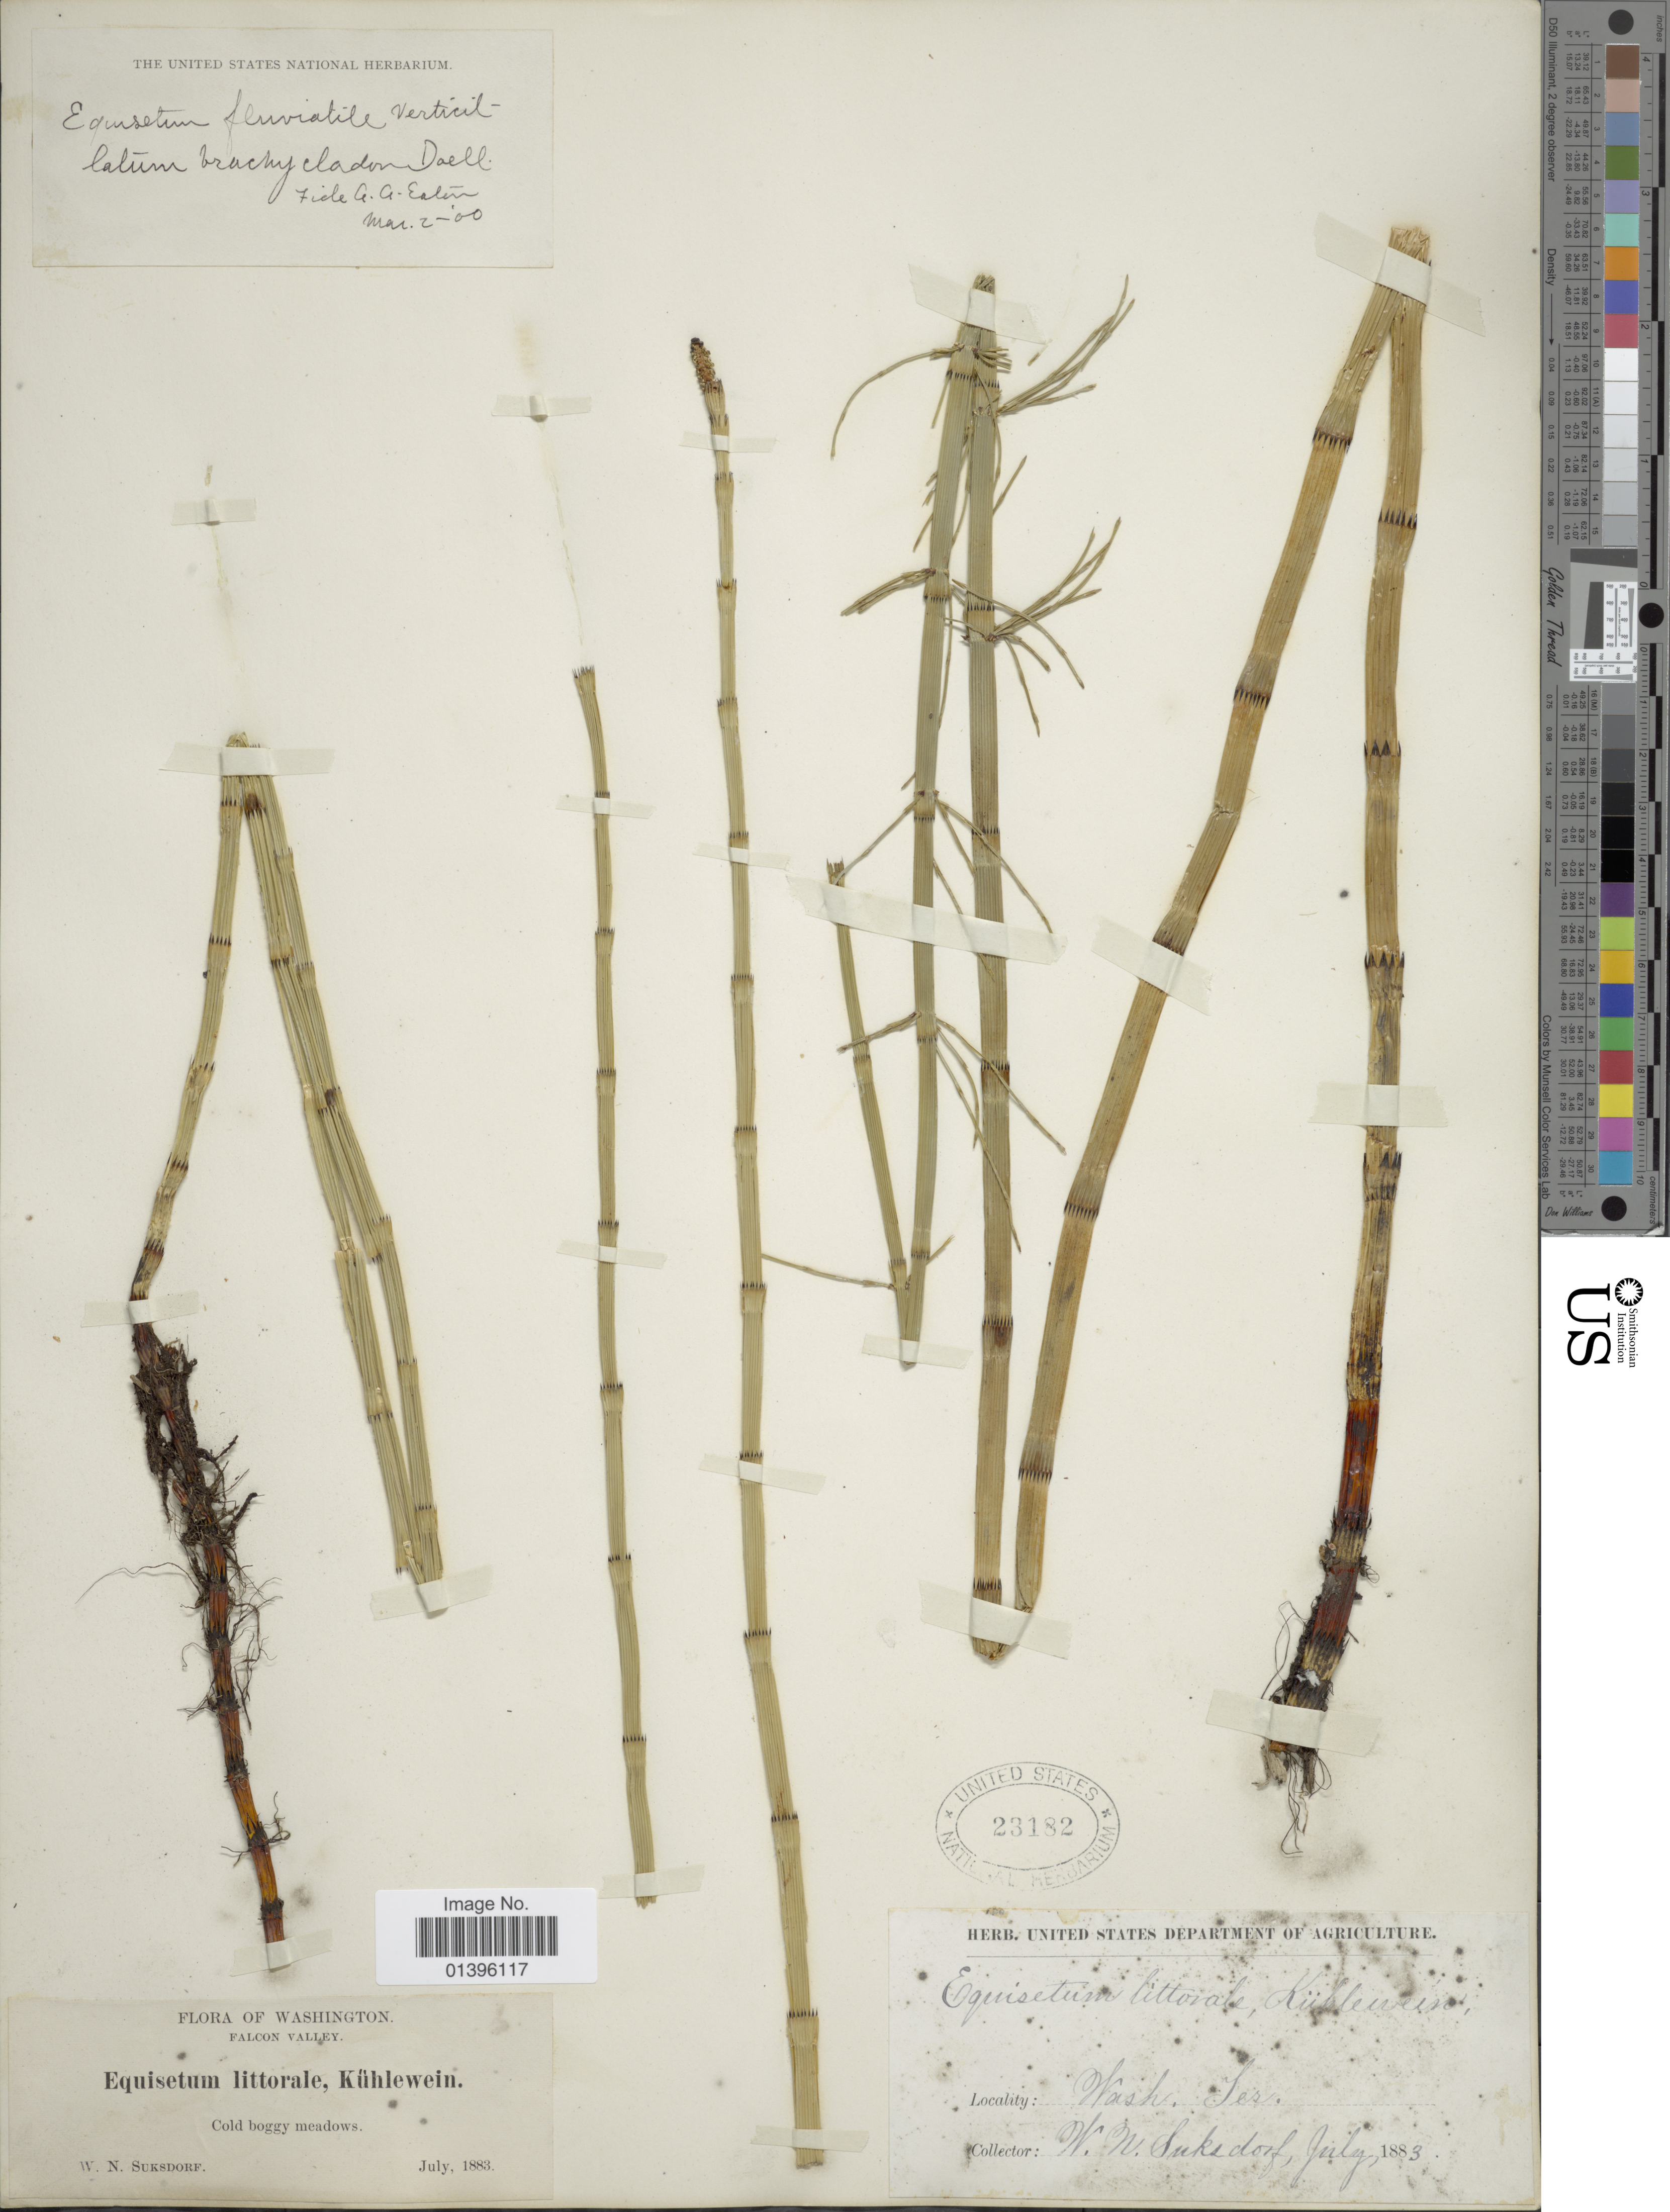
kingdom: Plantae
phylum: Tracheophyta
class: Polypodiopsida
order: Equisetales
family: Equisetaceae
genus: Equisetum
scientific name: Equisetum fluviatile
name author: L.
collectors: W. N. Suksdorf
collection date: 1883-07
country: United States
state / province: Washington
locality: Falcon Valley. Cold boggy meadows. Wash. Jer.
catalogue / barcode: US 23182